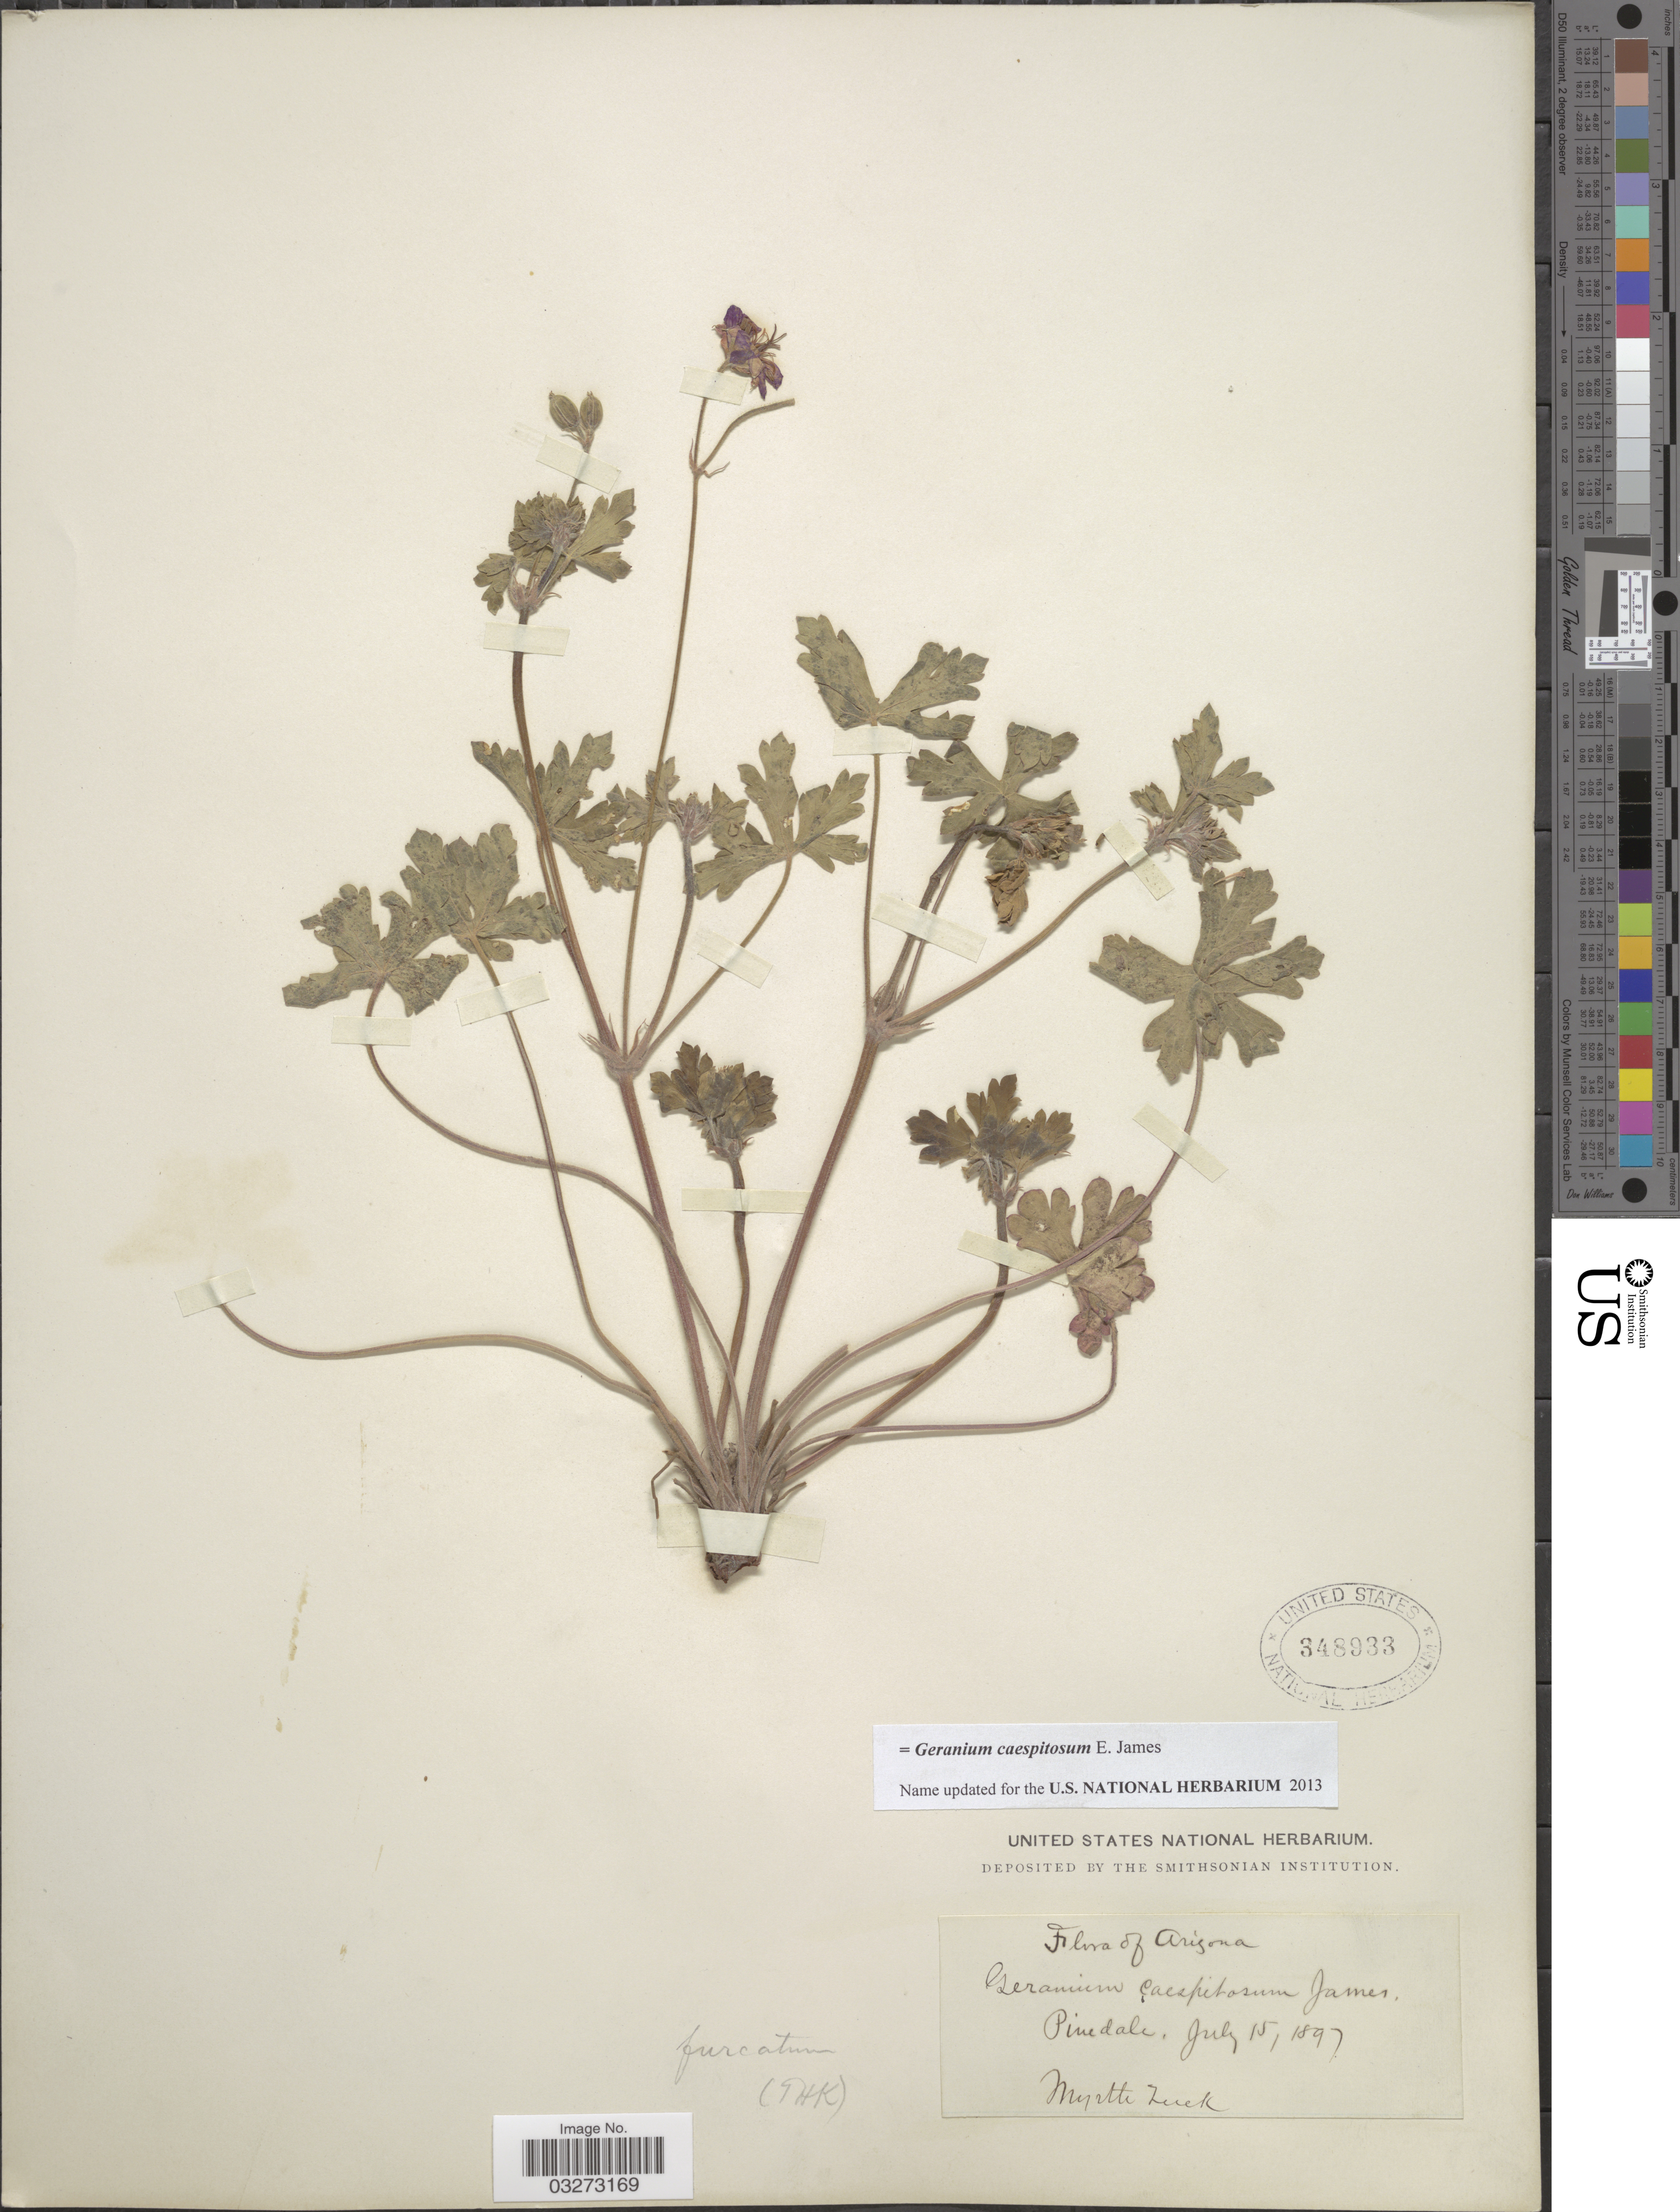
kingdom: Plantae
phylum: Tracheophyta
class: Magnoliopsida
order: Geraniales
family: Geraniaceae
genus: Geranium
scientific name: Geranium caespitosum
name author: E. James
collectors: M. Zuck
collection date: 1897-07-15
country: United States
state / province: Arizona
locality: Pinedale.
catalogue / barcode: US 348933